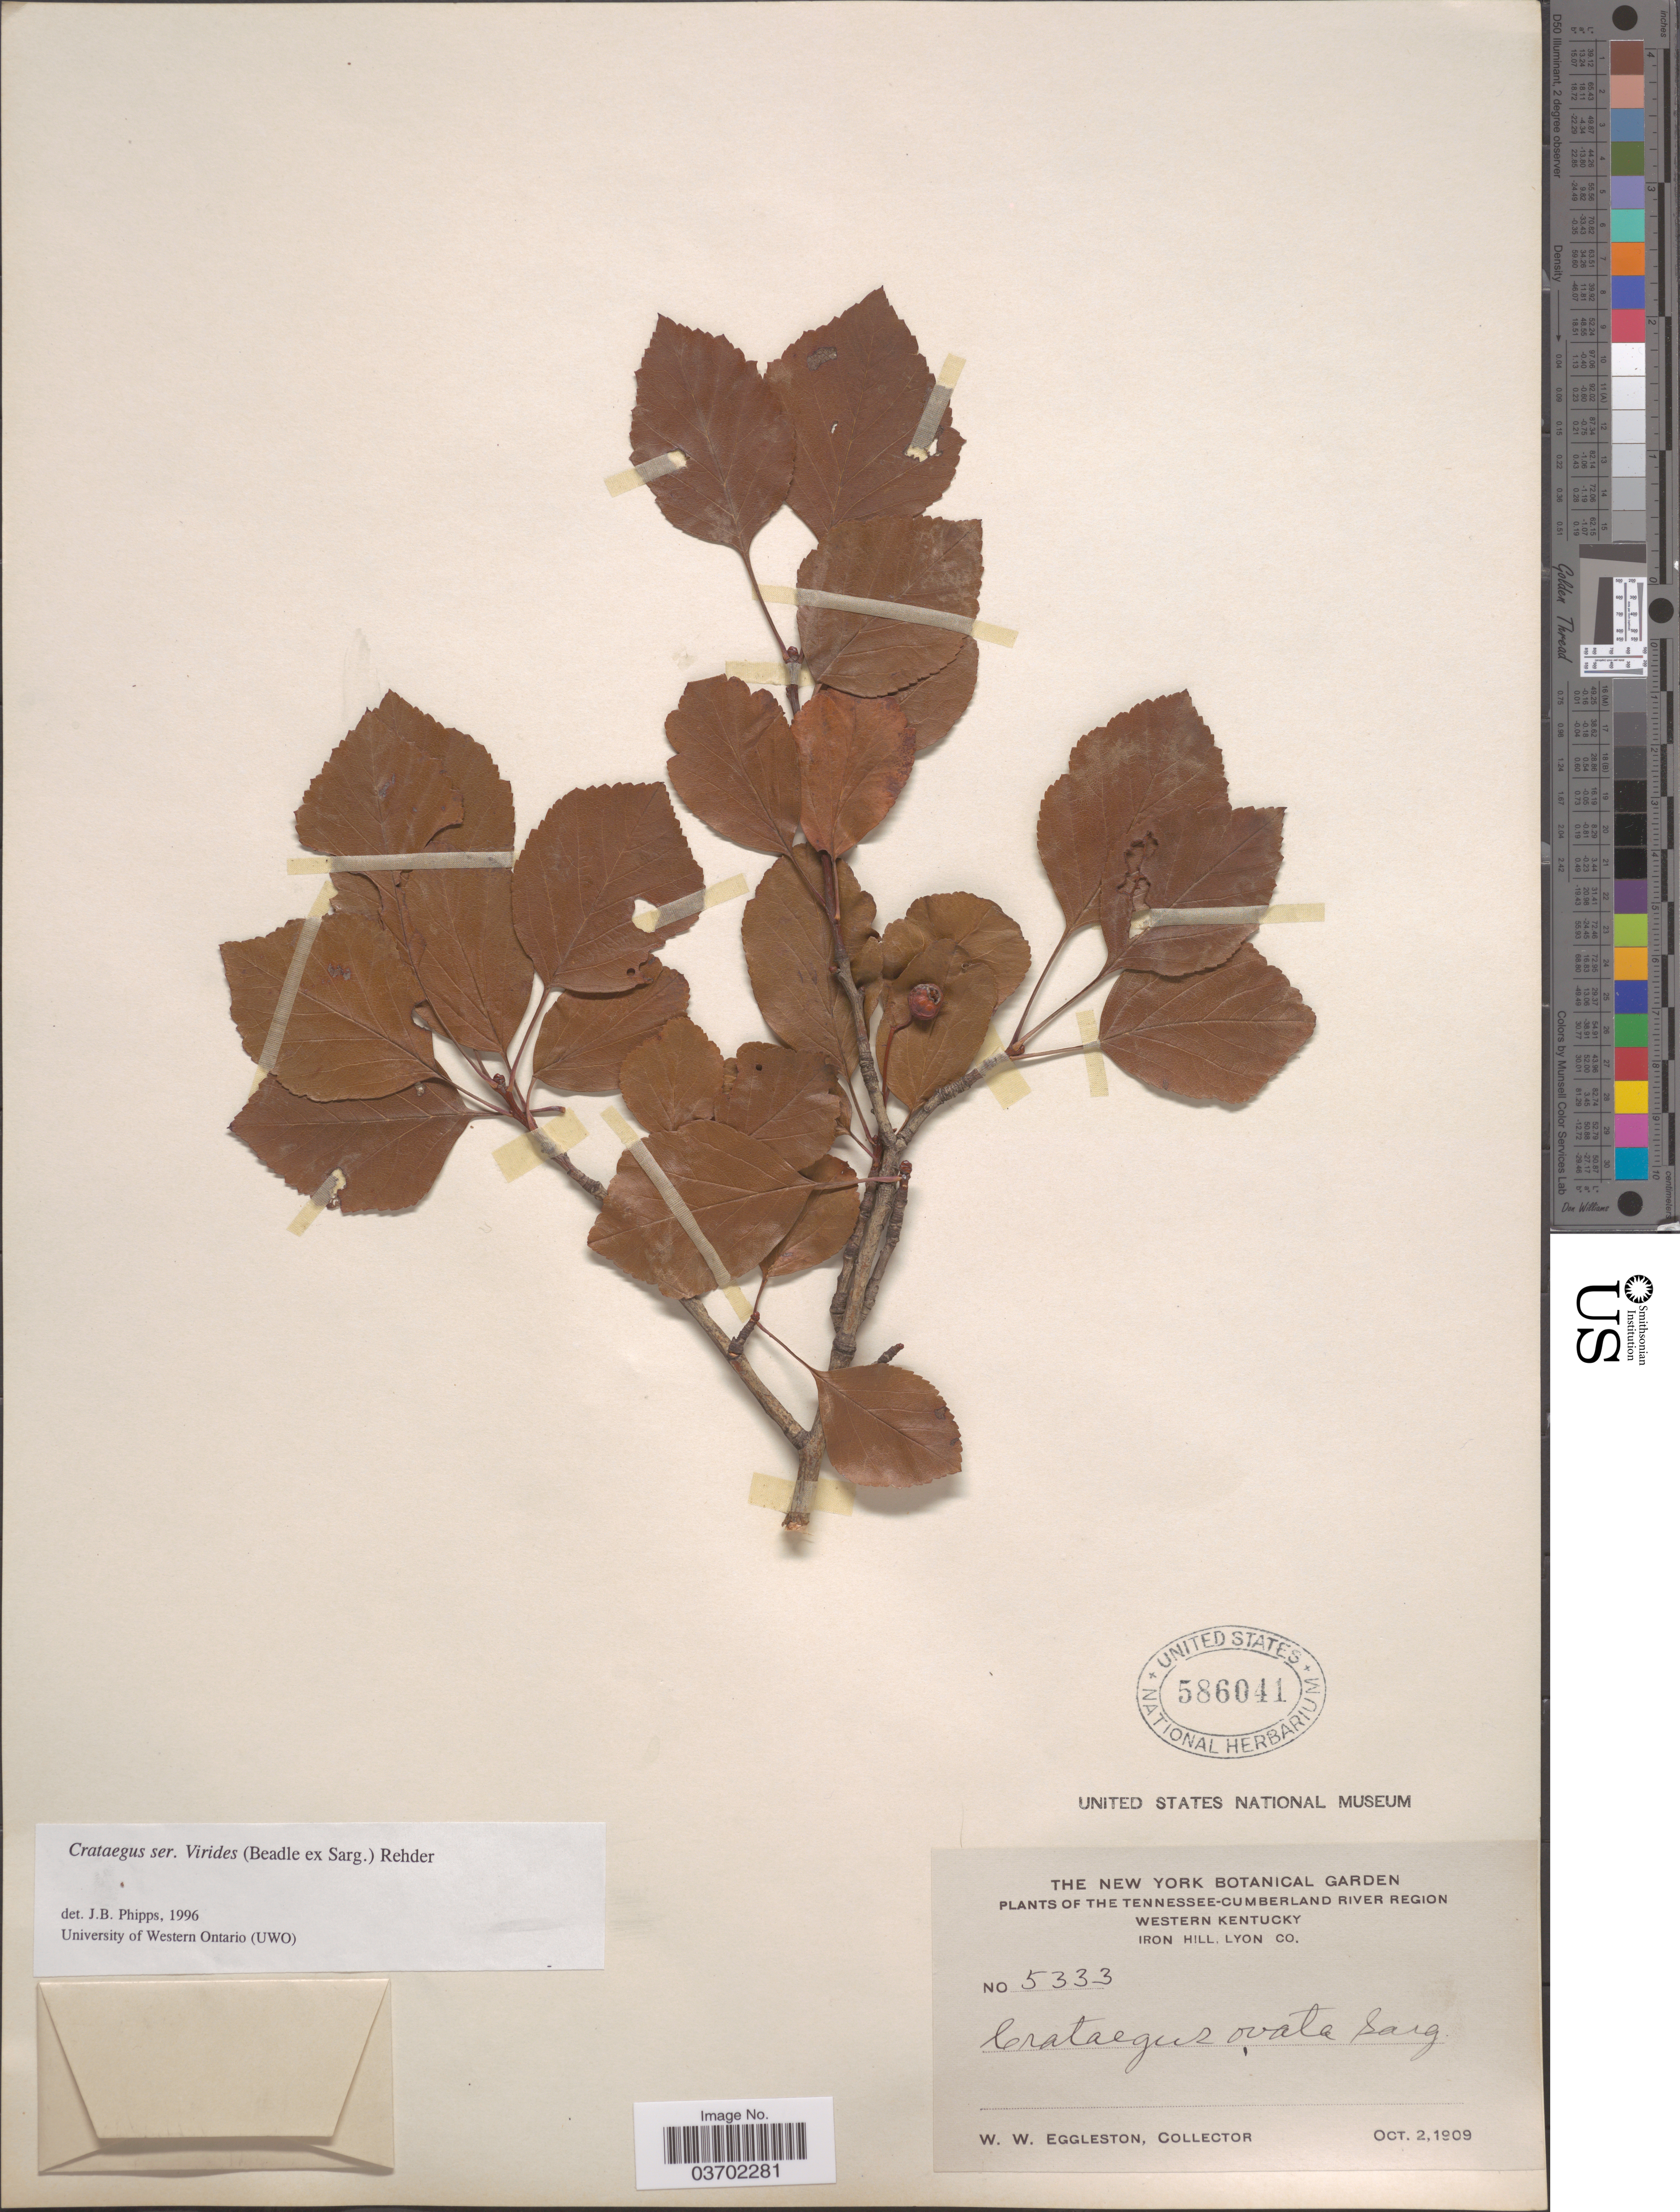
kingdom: Plantae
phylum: Tracheophyta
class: Magnoliopsida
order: Rosales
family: Rosaceae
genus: Crataegus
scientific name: Crataegus viridis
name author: L.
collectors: W. W. Eggleston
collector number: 5333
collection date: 1909-10-02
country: United States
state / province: Kentucky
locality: The Tennessee-Cumberland River Region. Western Kentucky. Iron Hill, Lyon Co.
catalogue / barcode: US 586041